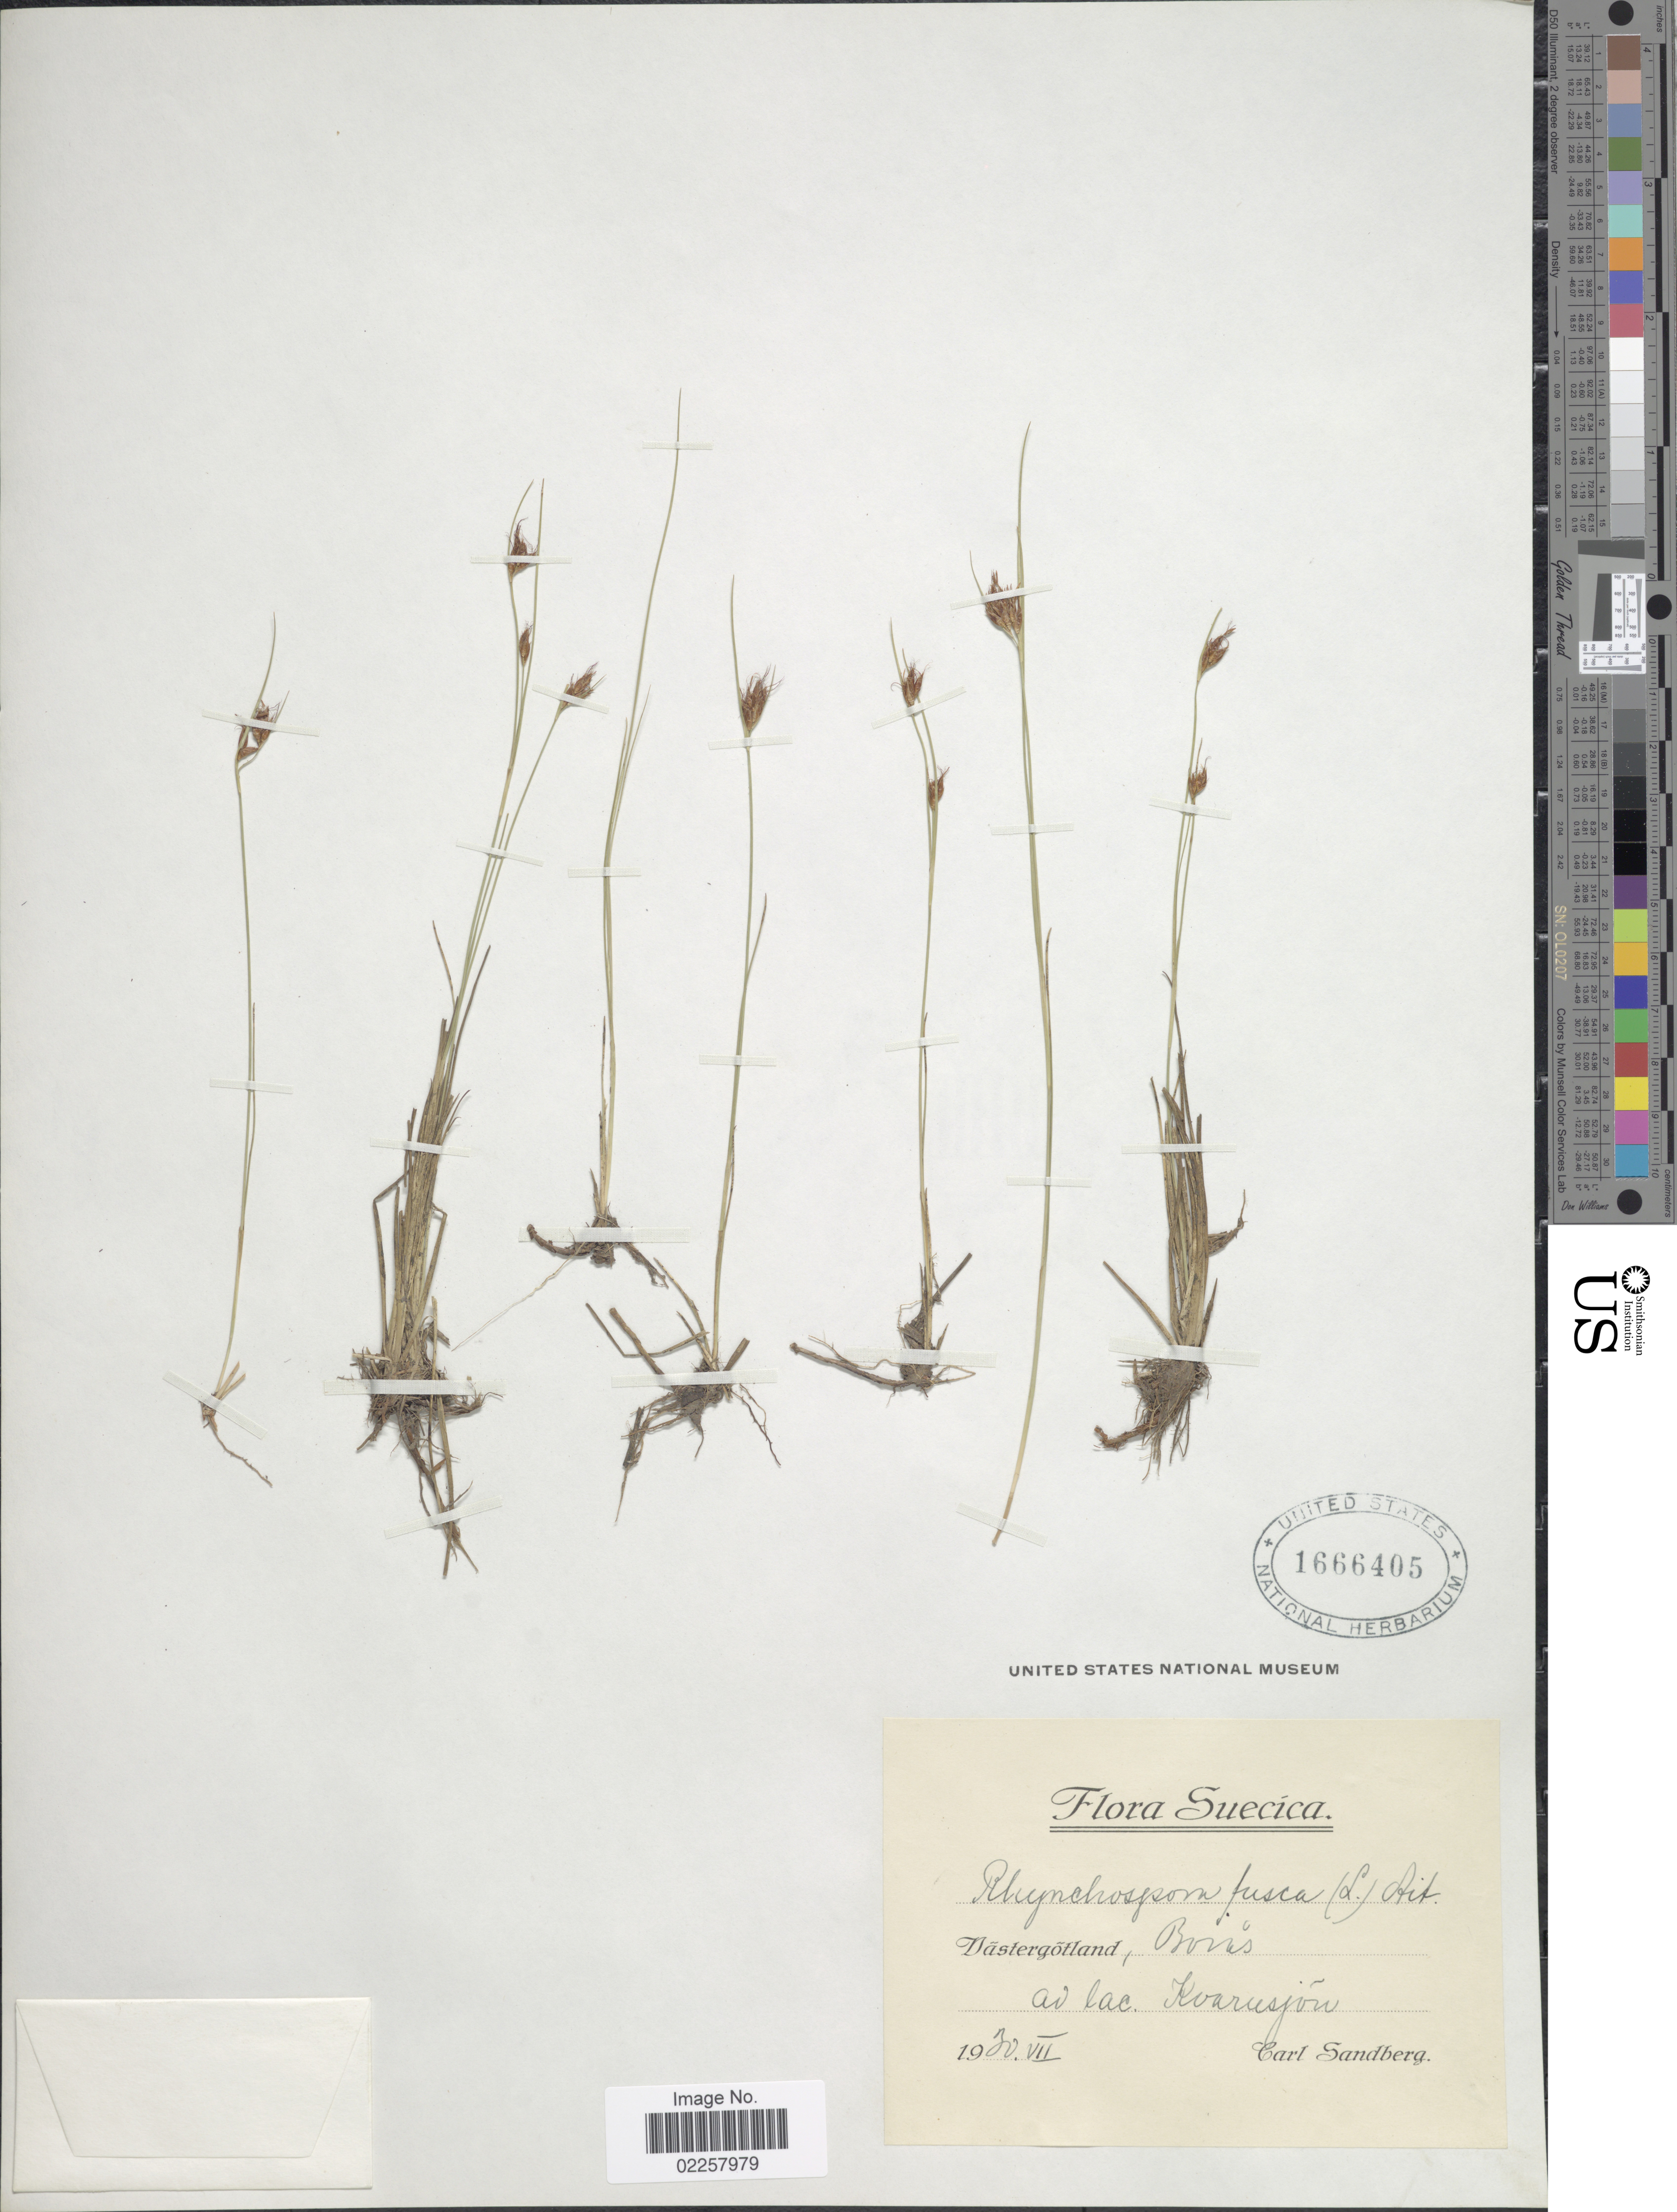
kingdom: Plantae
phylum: Tracheophyta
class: Liliopsida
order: Poales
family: Cyperaceae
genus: Rhynchospora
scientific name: Rhynchospora fusca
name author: (L.) W.T. Aiton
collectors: C. Sandberg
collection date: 1930-07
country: Sweden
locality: Vastergotland, Borås, ad lac. Kvarusjon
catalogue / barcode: US 1666405